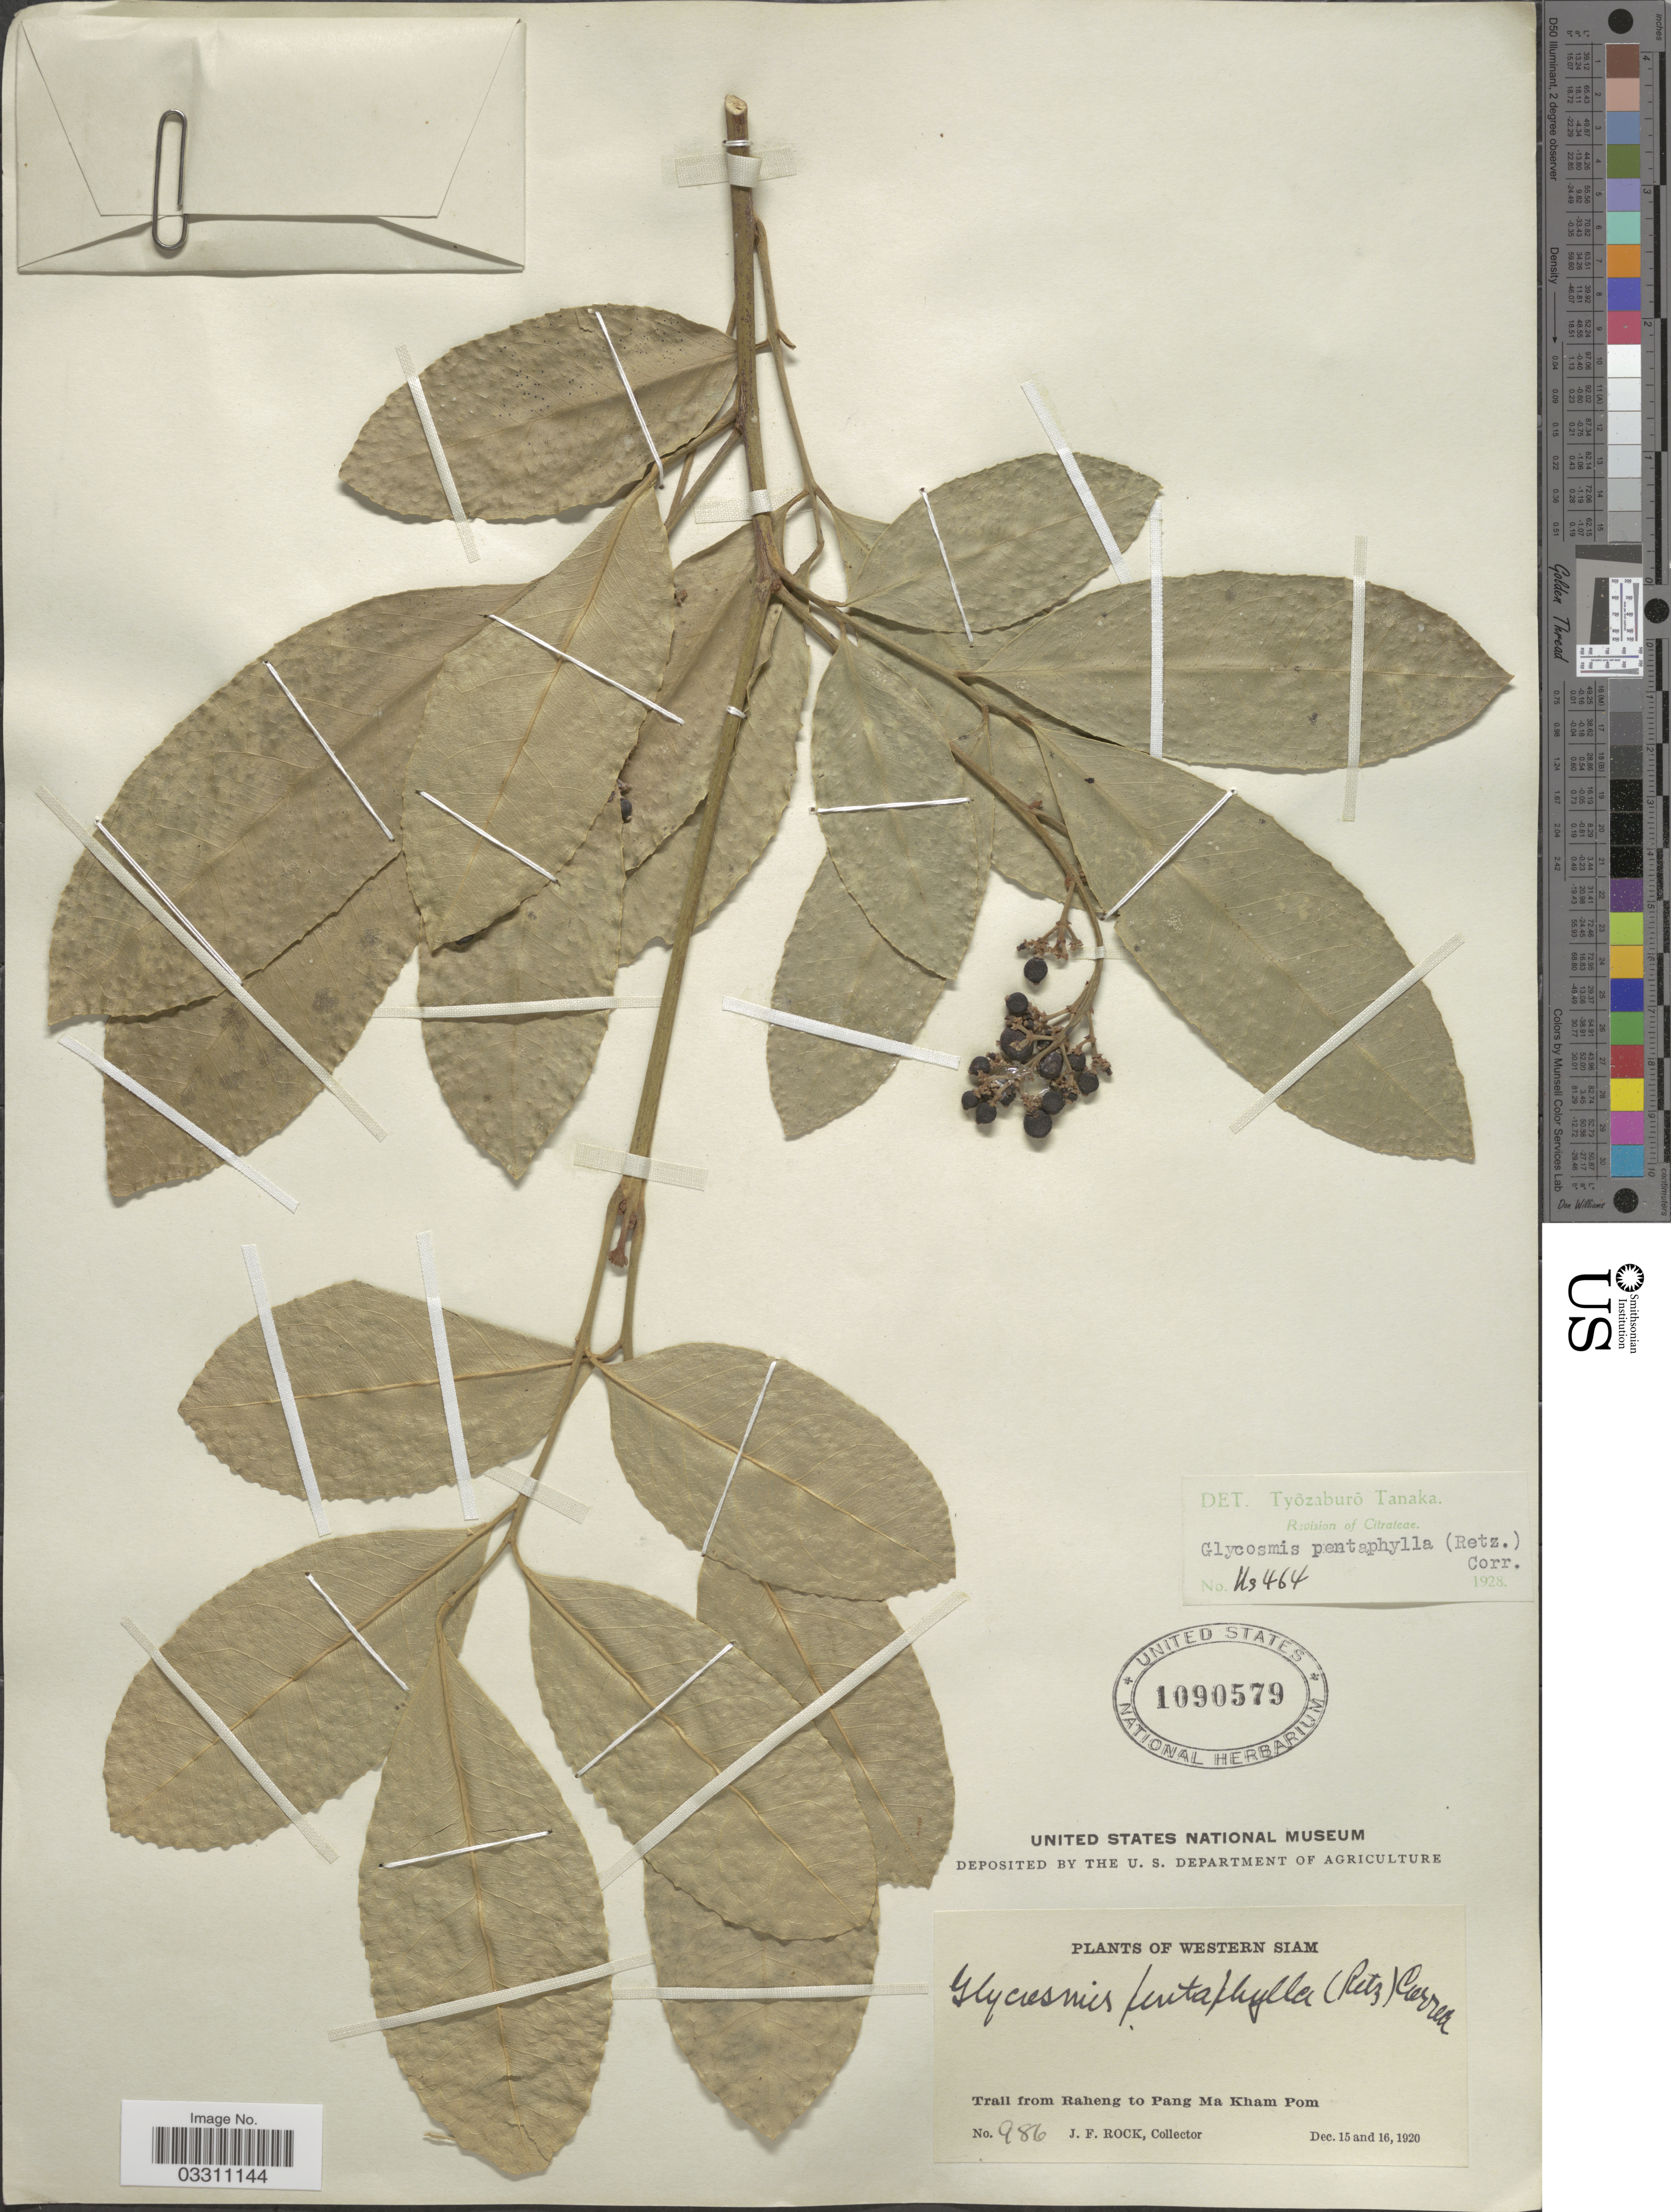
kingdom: Plantae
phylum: Tracheophyta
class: Magnoliopsida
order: Sapindales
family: Rutaceae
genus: Glycosmis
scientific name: Glycosmis pentaphylla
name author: (Retz.) DC.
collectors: J. Rock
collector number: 986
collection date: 1920-12-15/1920-12-16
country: Thailand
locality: Western Siam, Trail from Raheng to Pang Ma Kham Pom.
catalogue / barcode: US 1090579